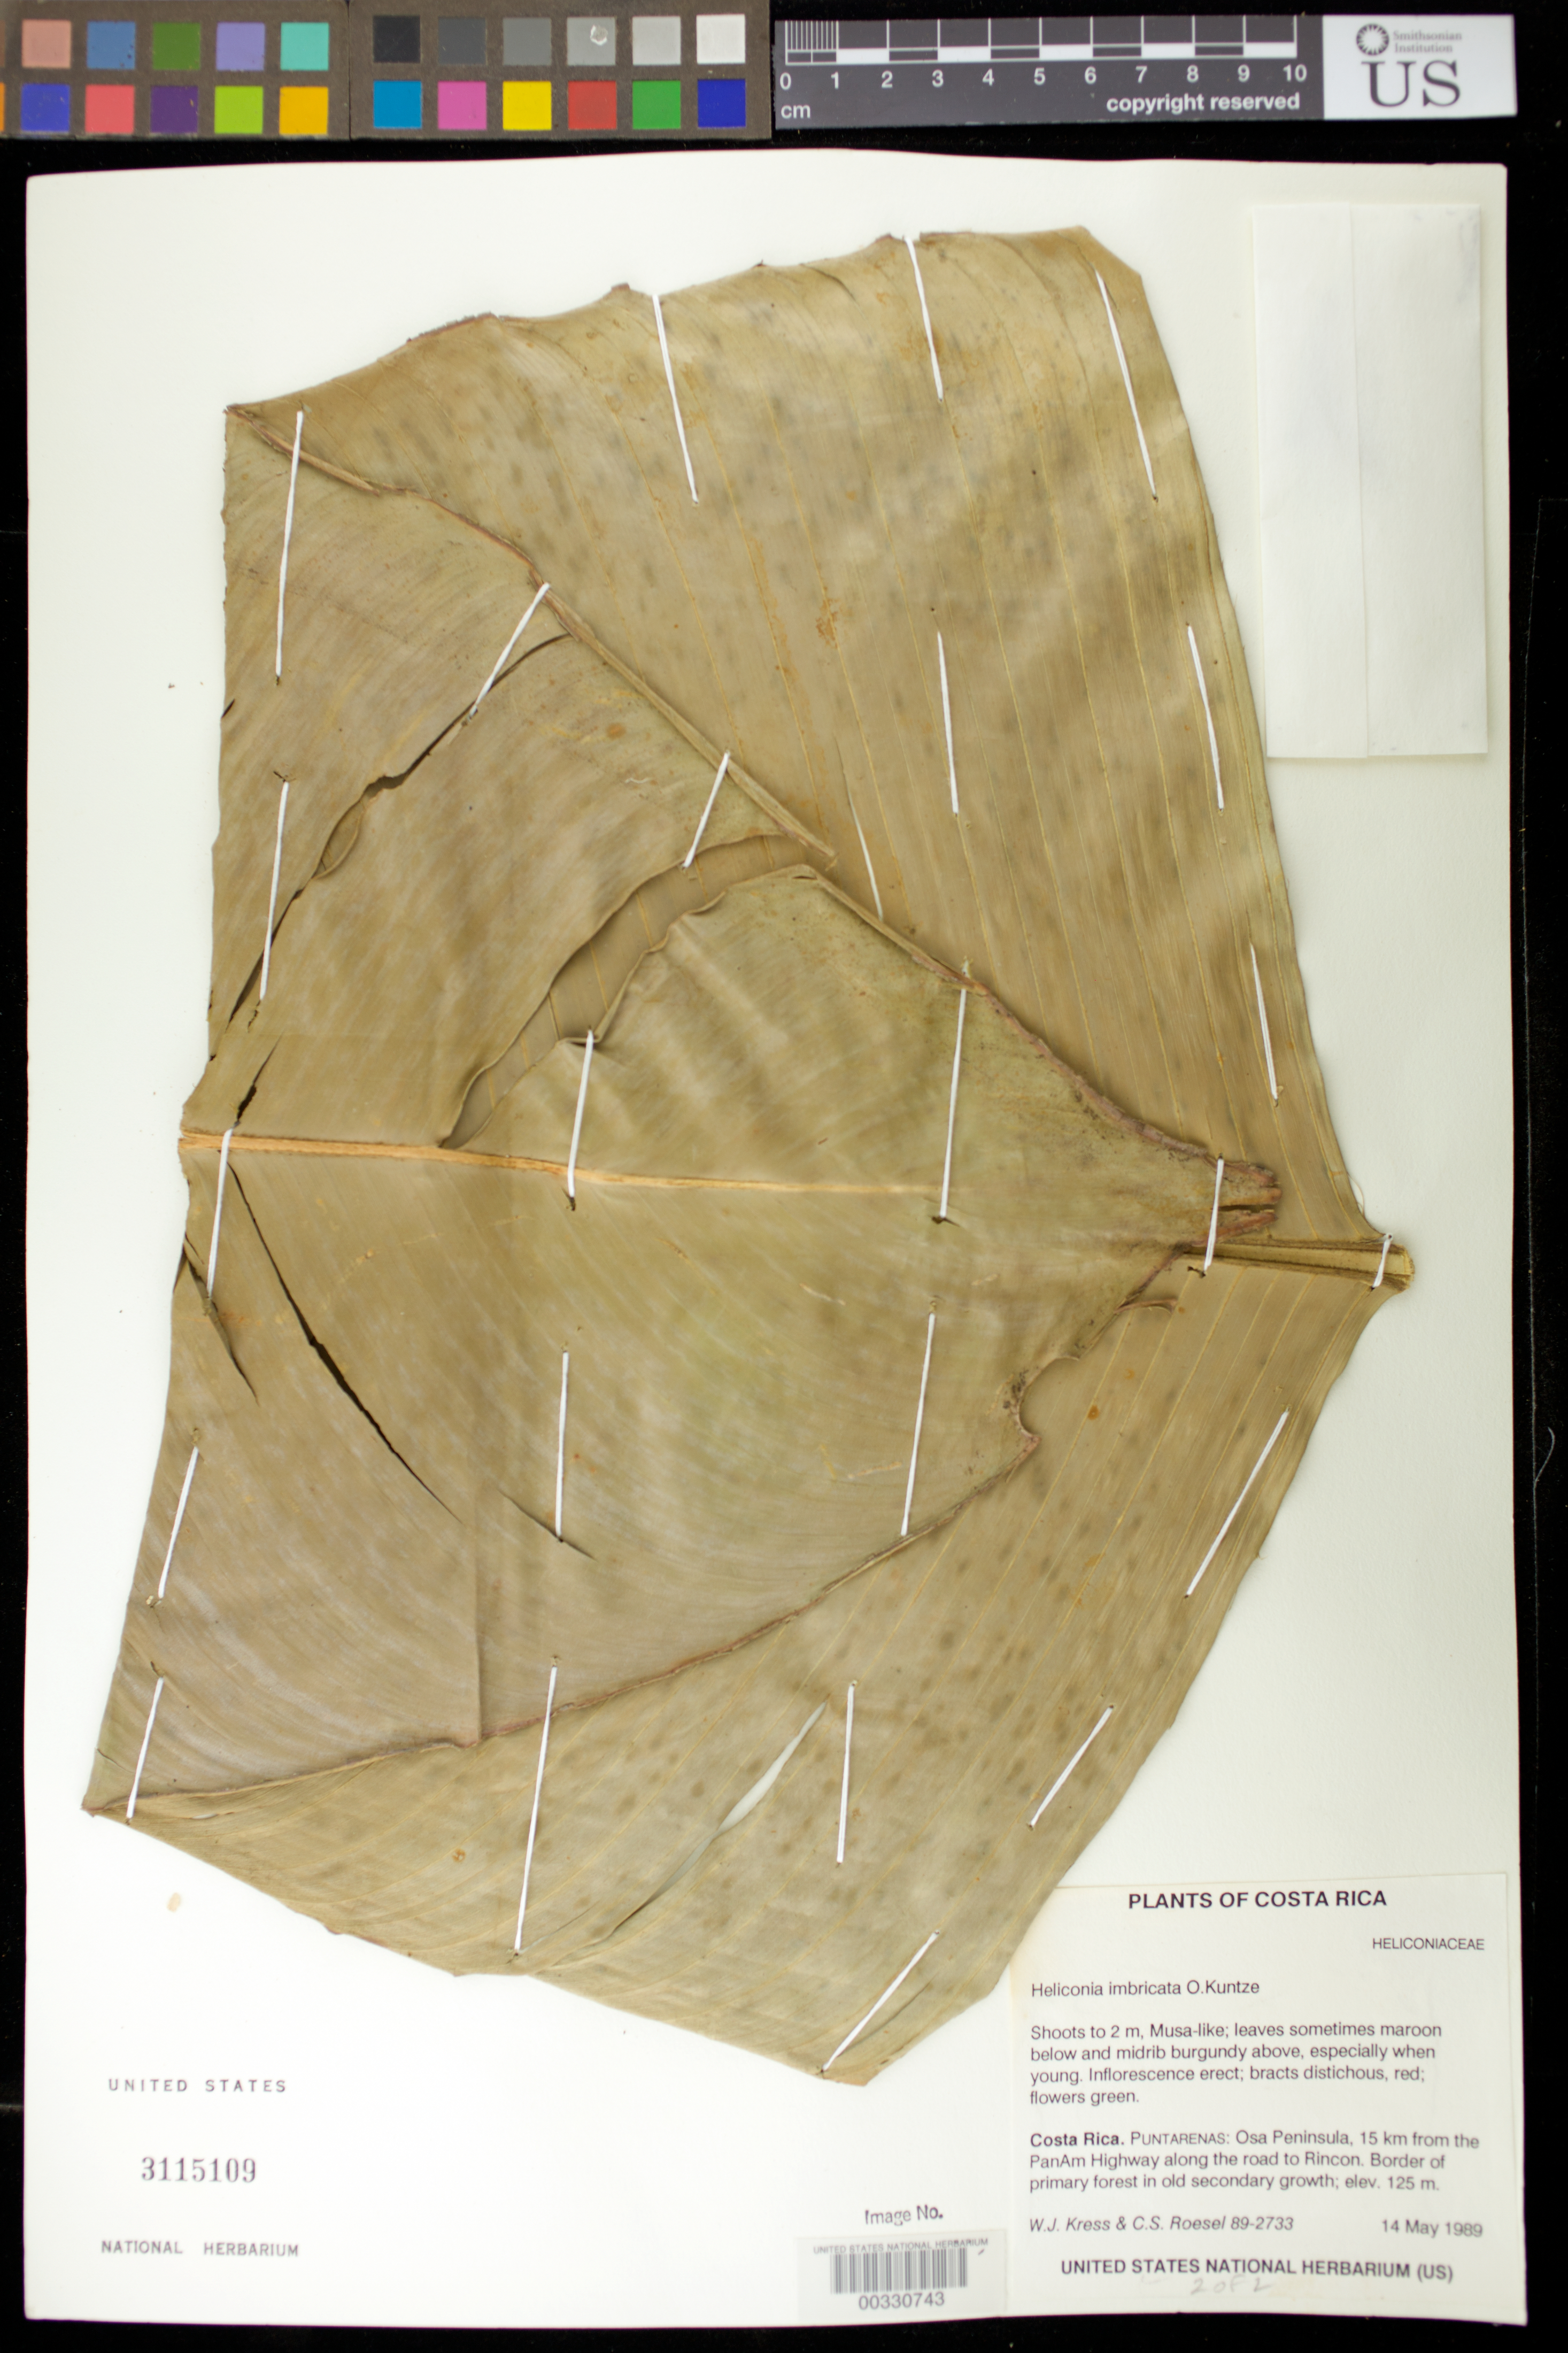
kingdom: Plantae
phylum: Tracheophyta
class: Liliopsida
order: Zingiberales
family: Heliconiaceae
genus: Heliconia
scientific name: Heliconia imbricata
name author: (Kuntze) Baker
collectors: W. J. Kress & C. S. Roesel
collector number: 89-2733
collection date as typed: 14 May 1989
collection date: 1989-05-14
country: Costa Rica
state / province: Puntarenas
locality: Osa peninsula, 15 km from panam highway along road to rincon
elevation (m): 125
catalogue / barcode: US 3115109